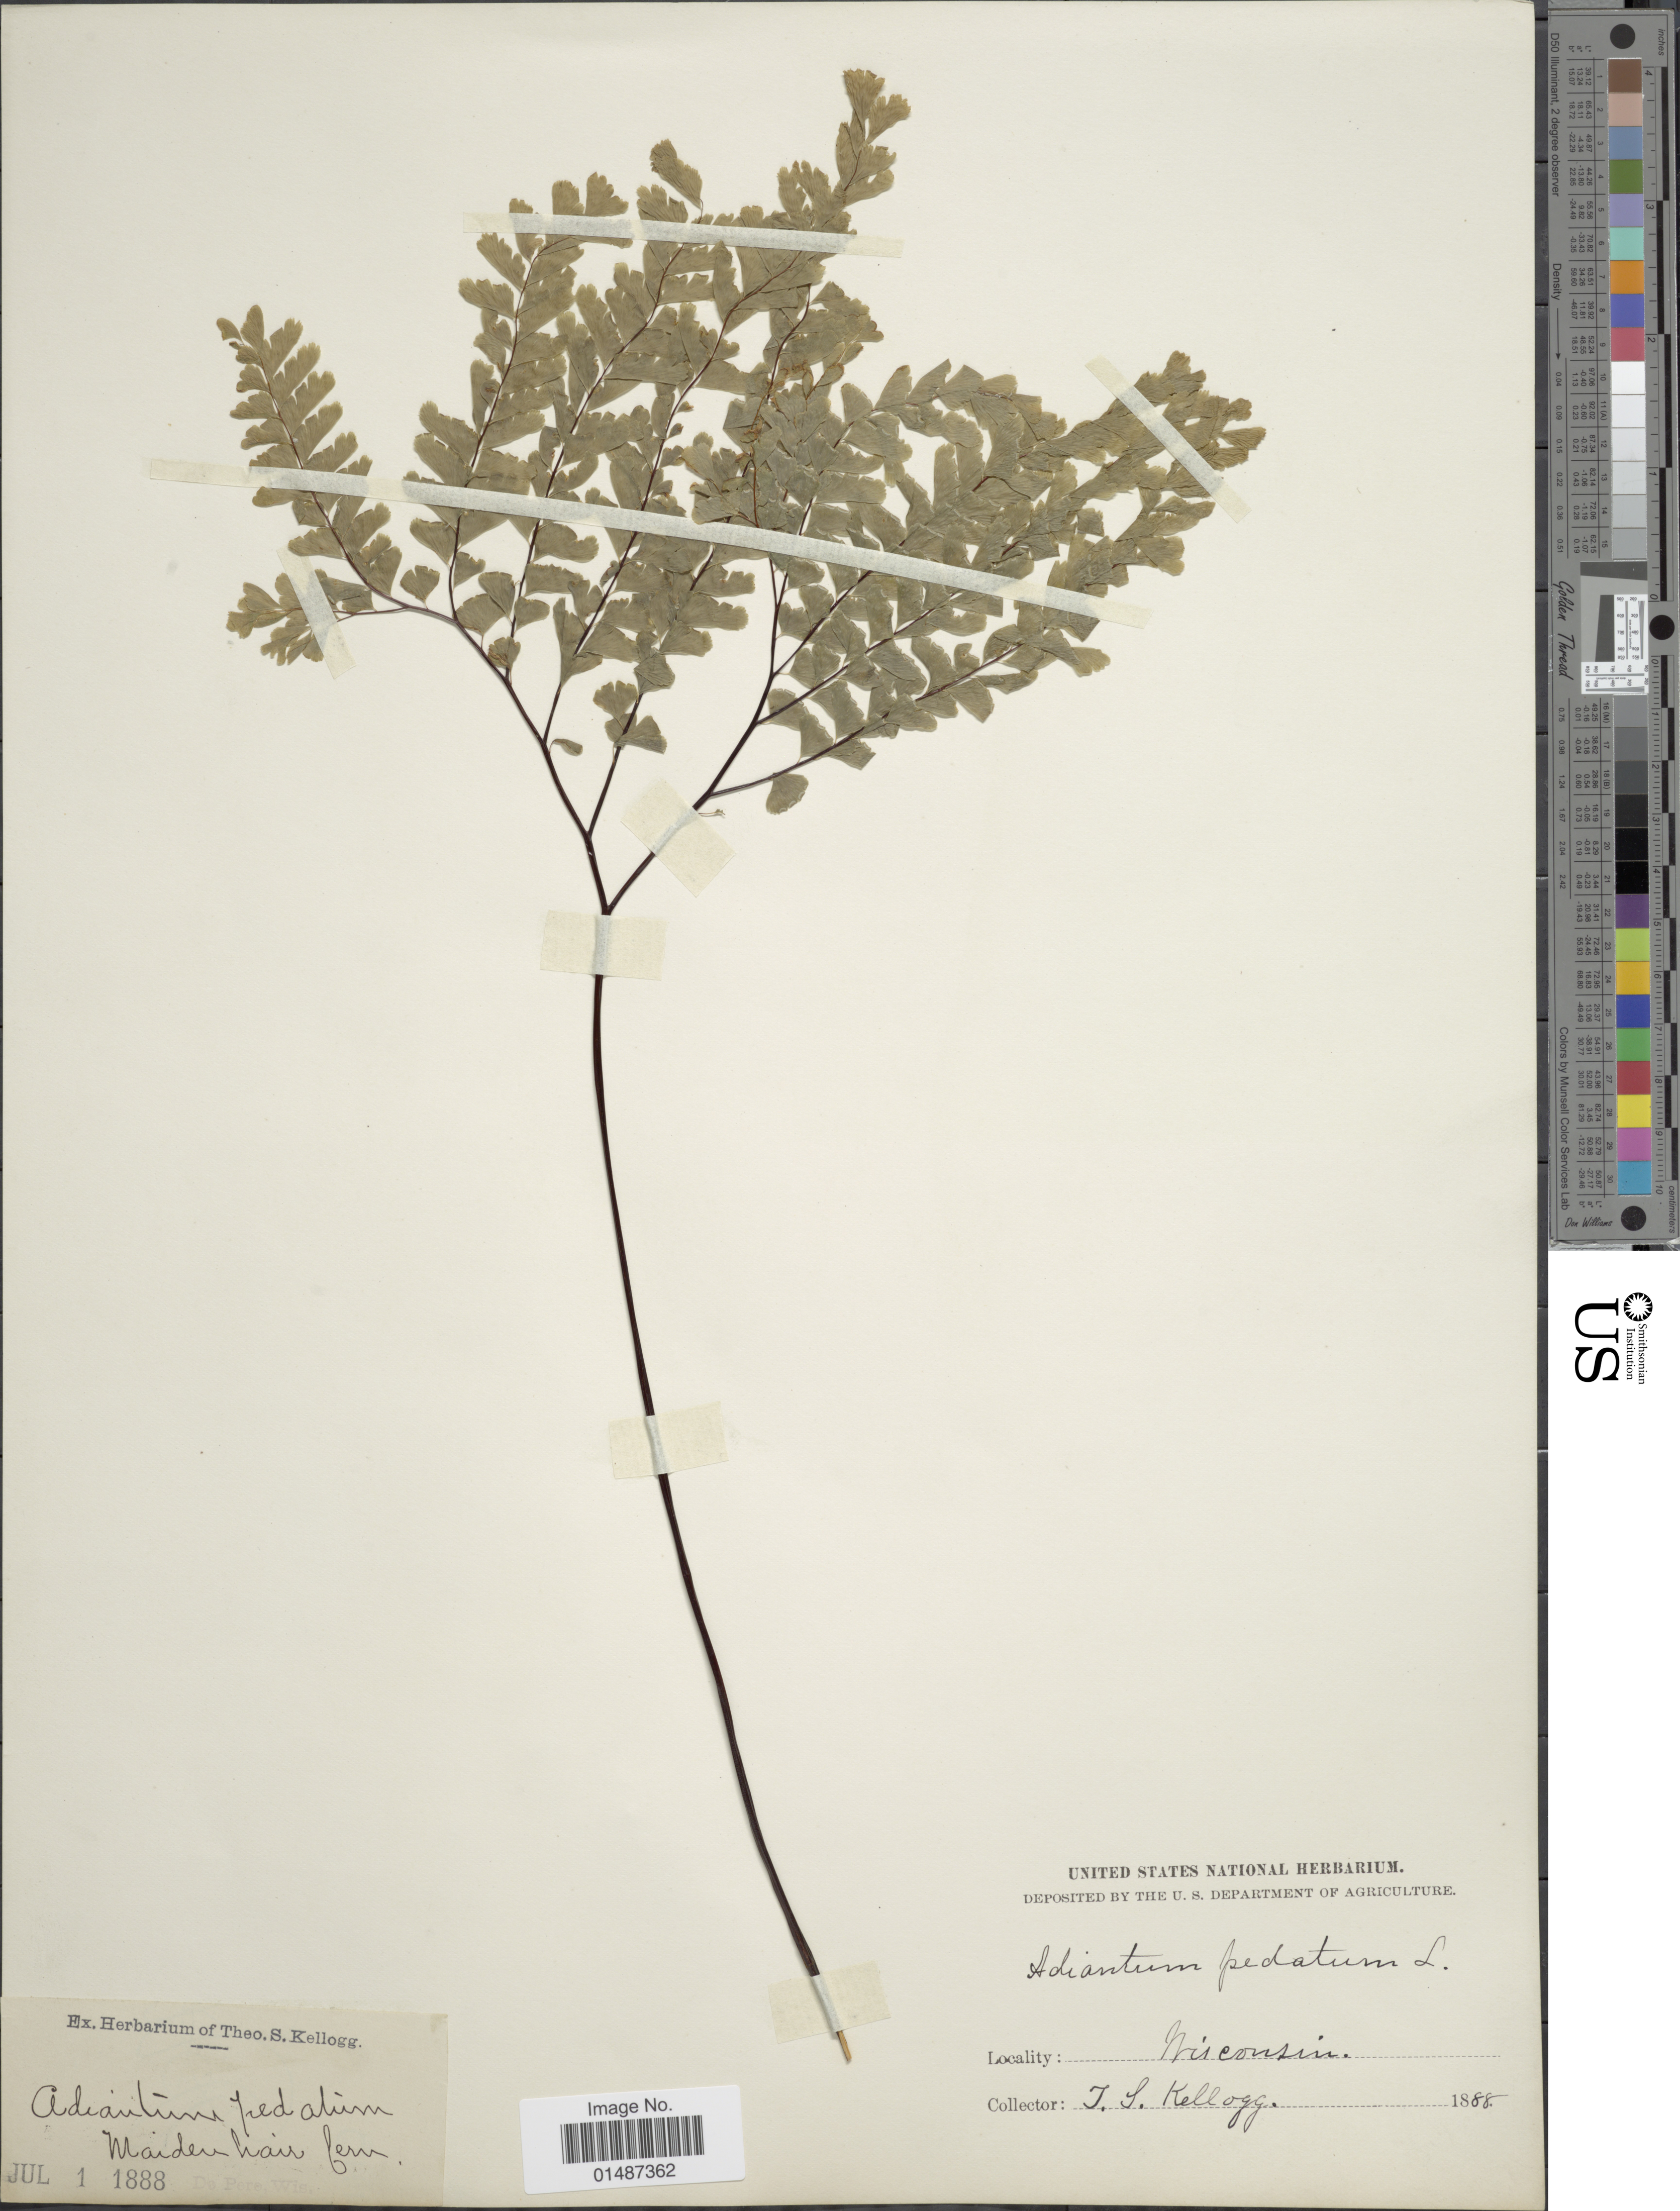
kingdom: Plantae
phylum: Tracheophyta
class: Polypodiopsida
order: Polypodiales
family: Pteridaceae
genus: Adiantum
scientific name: Adiantum pedatum var. pedatum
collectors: T. S. Kellogg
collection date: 1888-07-01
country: United States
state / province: Wisconsin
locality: Maidenhair fern.